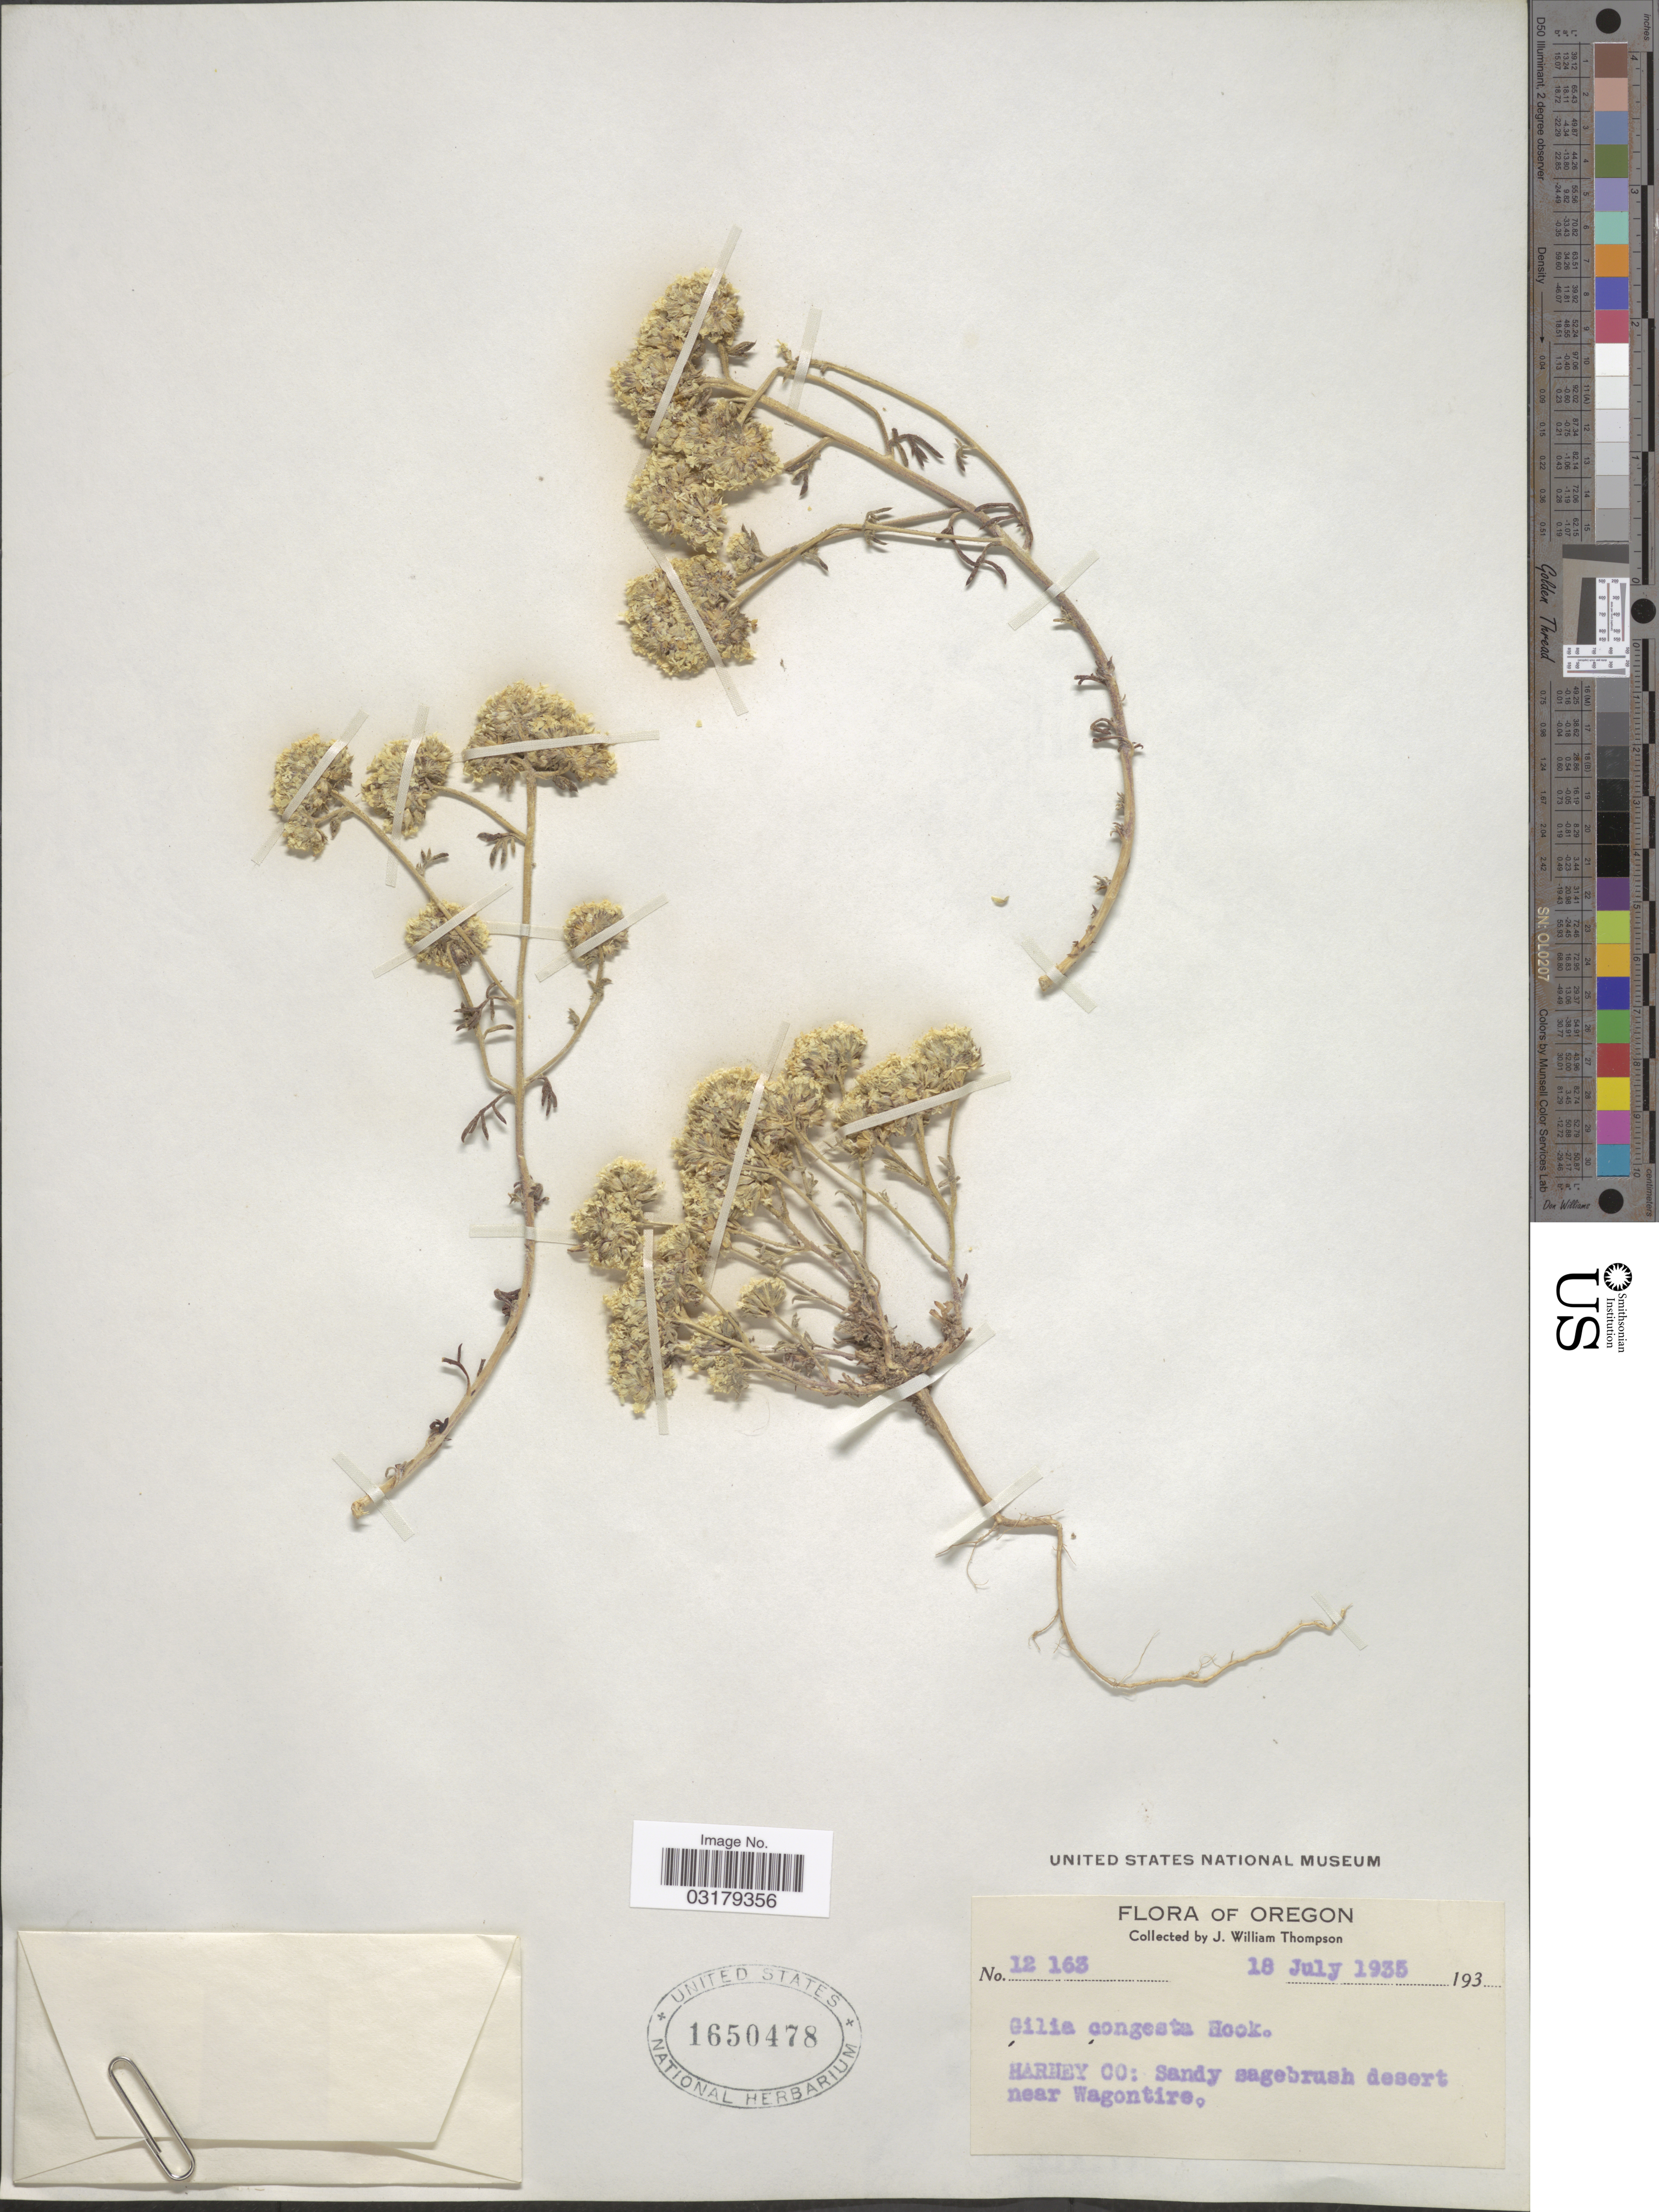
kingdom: Plantae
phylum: Tracheophyta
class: Magnoliopsida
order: Ericales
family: Polemoniaceae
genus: Ipomopsis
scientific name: Ipomopsis congesta var. palmifrons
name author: Brand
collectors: J. W. Thompson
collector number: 12163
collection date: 1935-07-18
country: United States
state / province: Oregon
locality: Harley Co: Sandy sagebrush desert near Wagontire.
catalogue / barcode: US 1650478